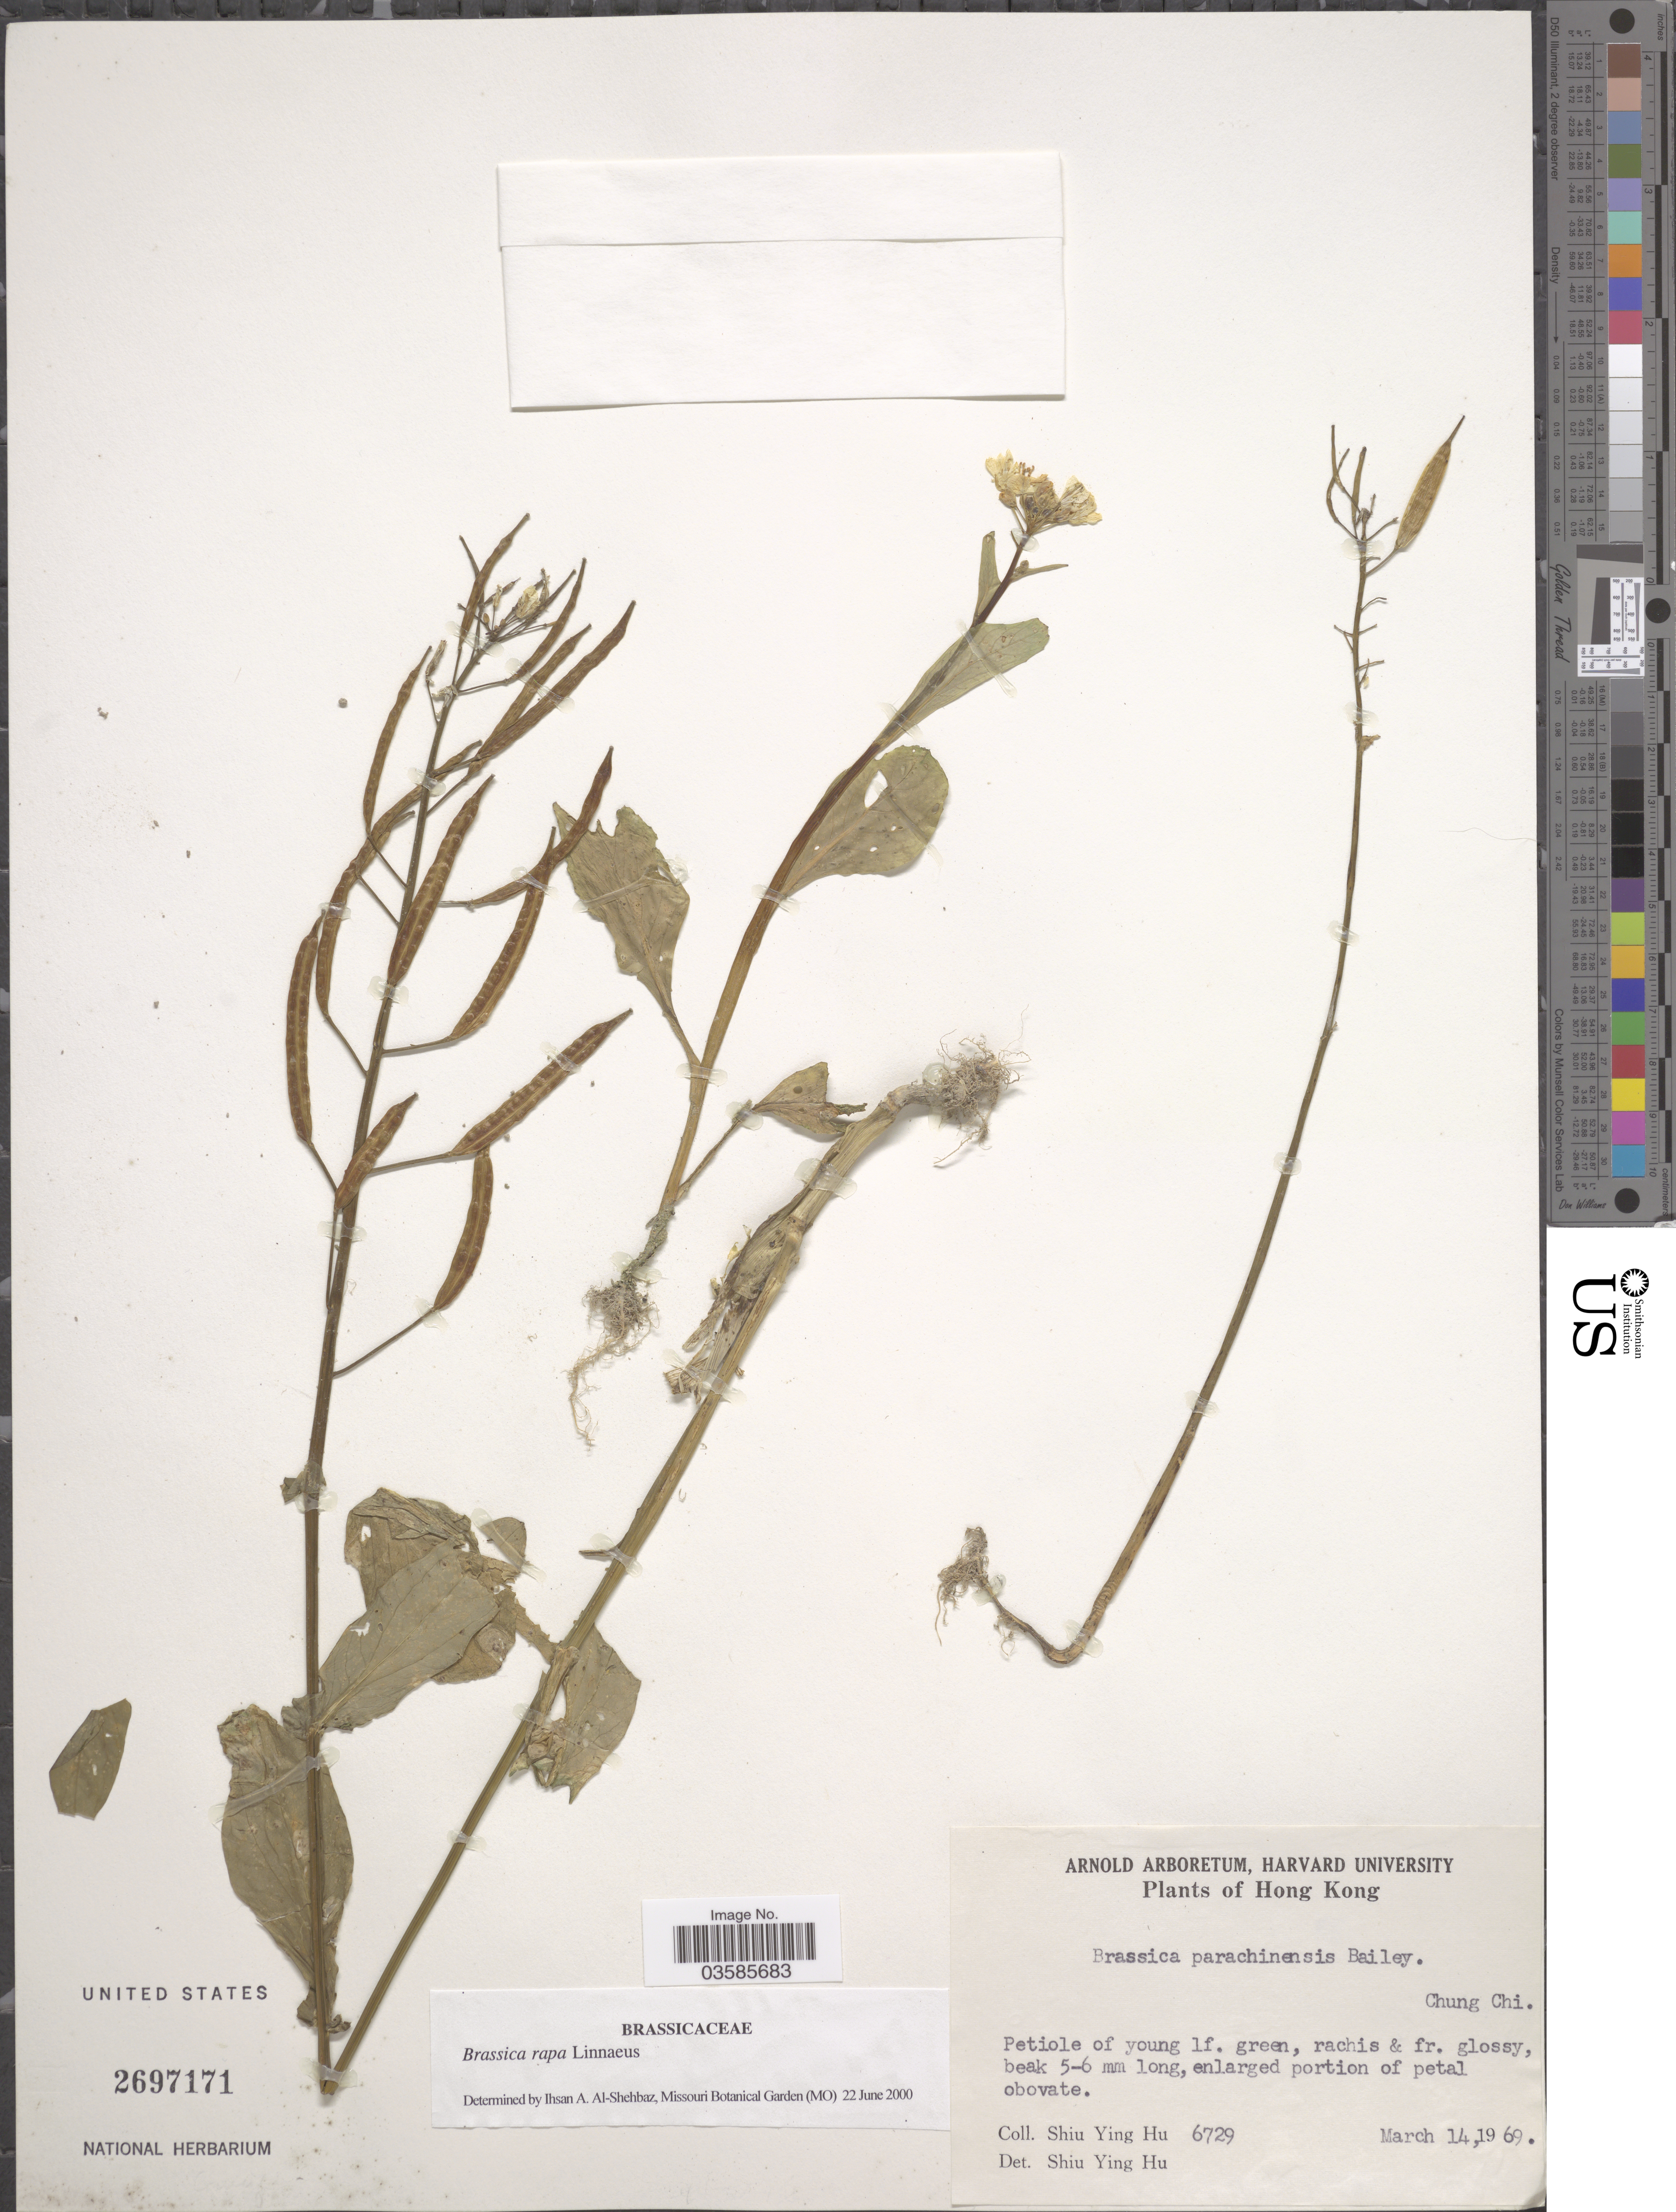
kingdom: Plantae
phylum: Tracheophyta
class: Magnoliopsida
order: Brassicales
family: Brassicaceae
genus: Brassica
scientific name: Brassica rapa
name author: L.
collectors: S. Y. Hu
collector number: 6729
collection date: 1969-03-14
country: China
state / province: Hong Kong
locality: Chung Chi.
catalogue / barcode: US 2697171